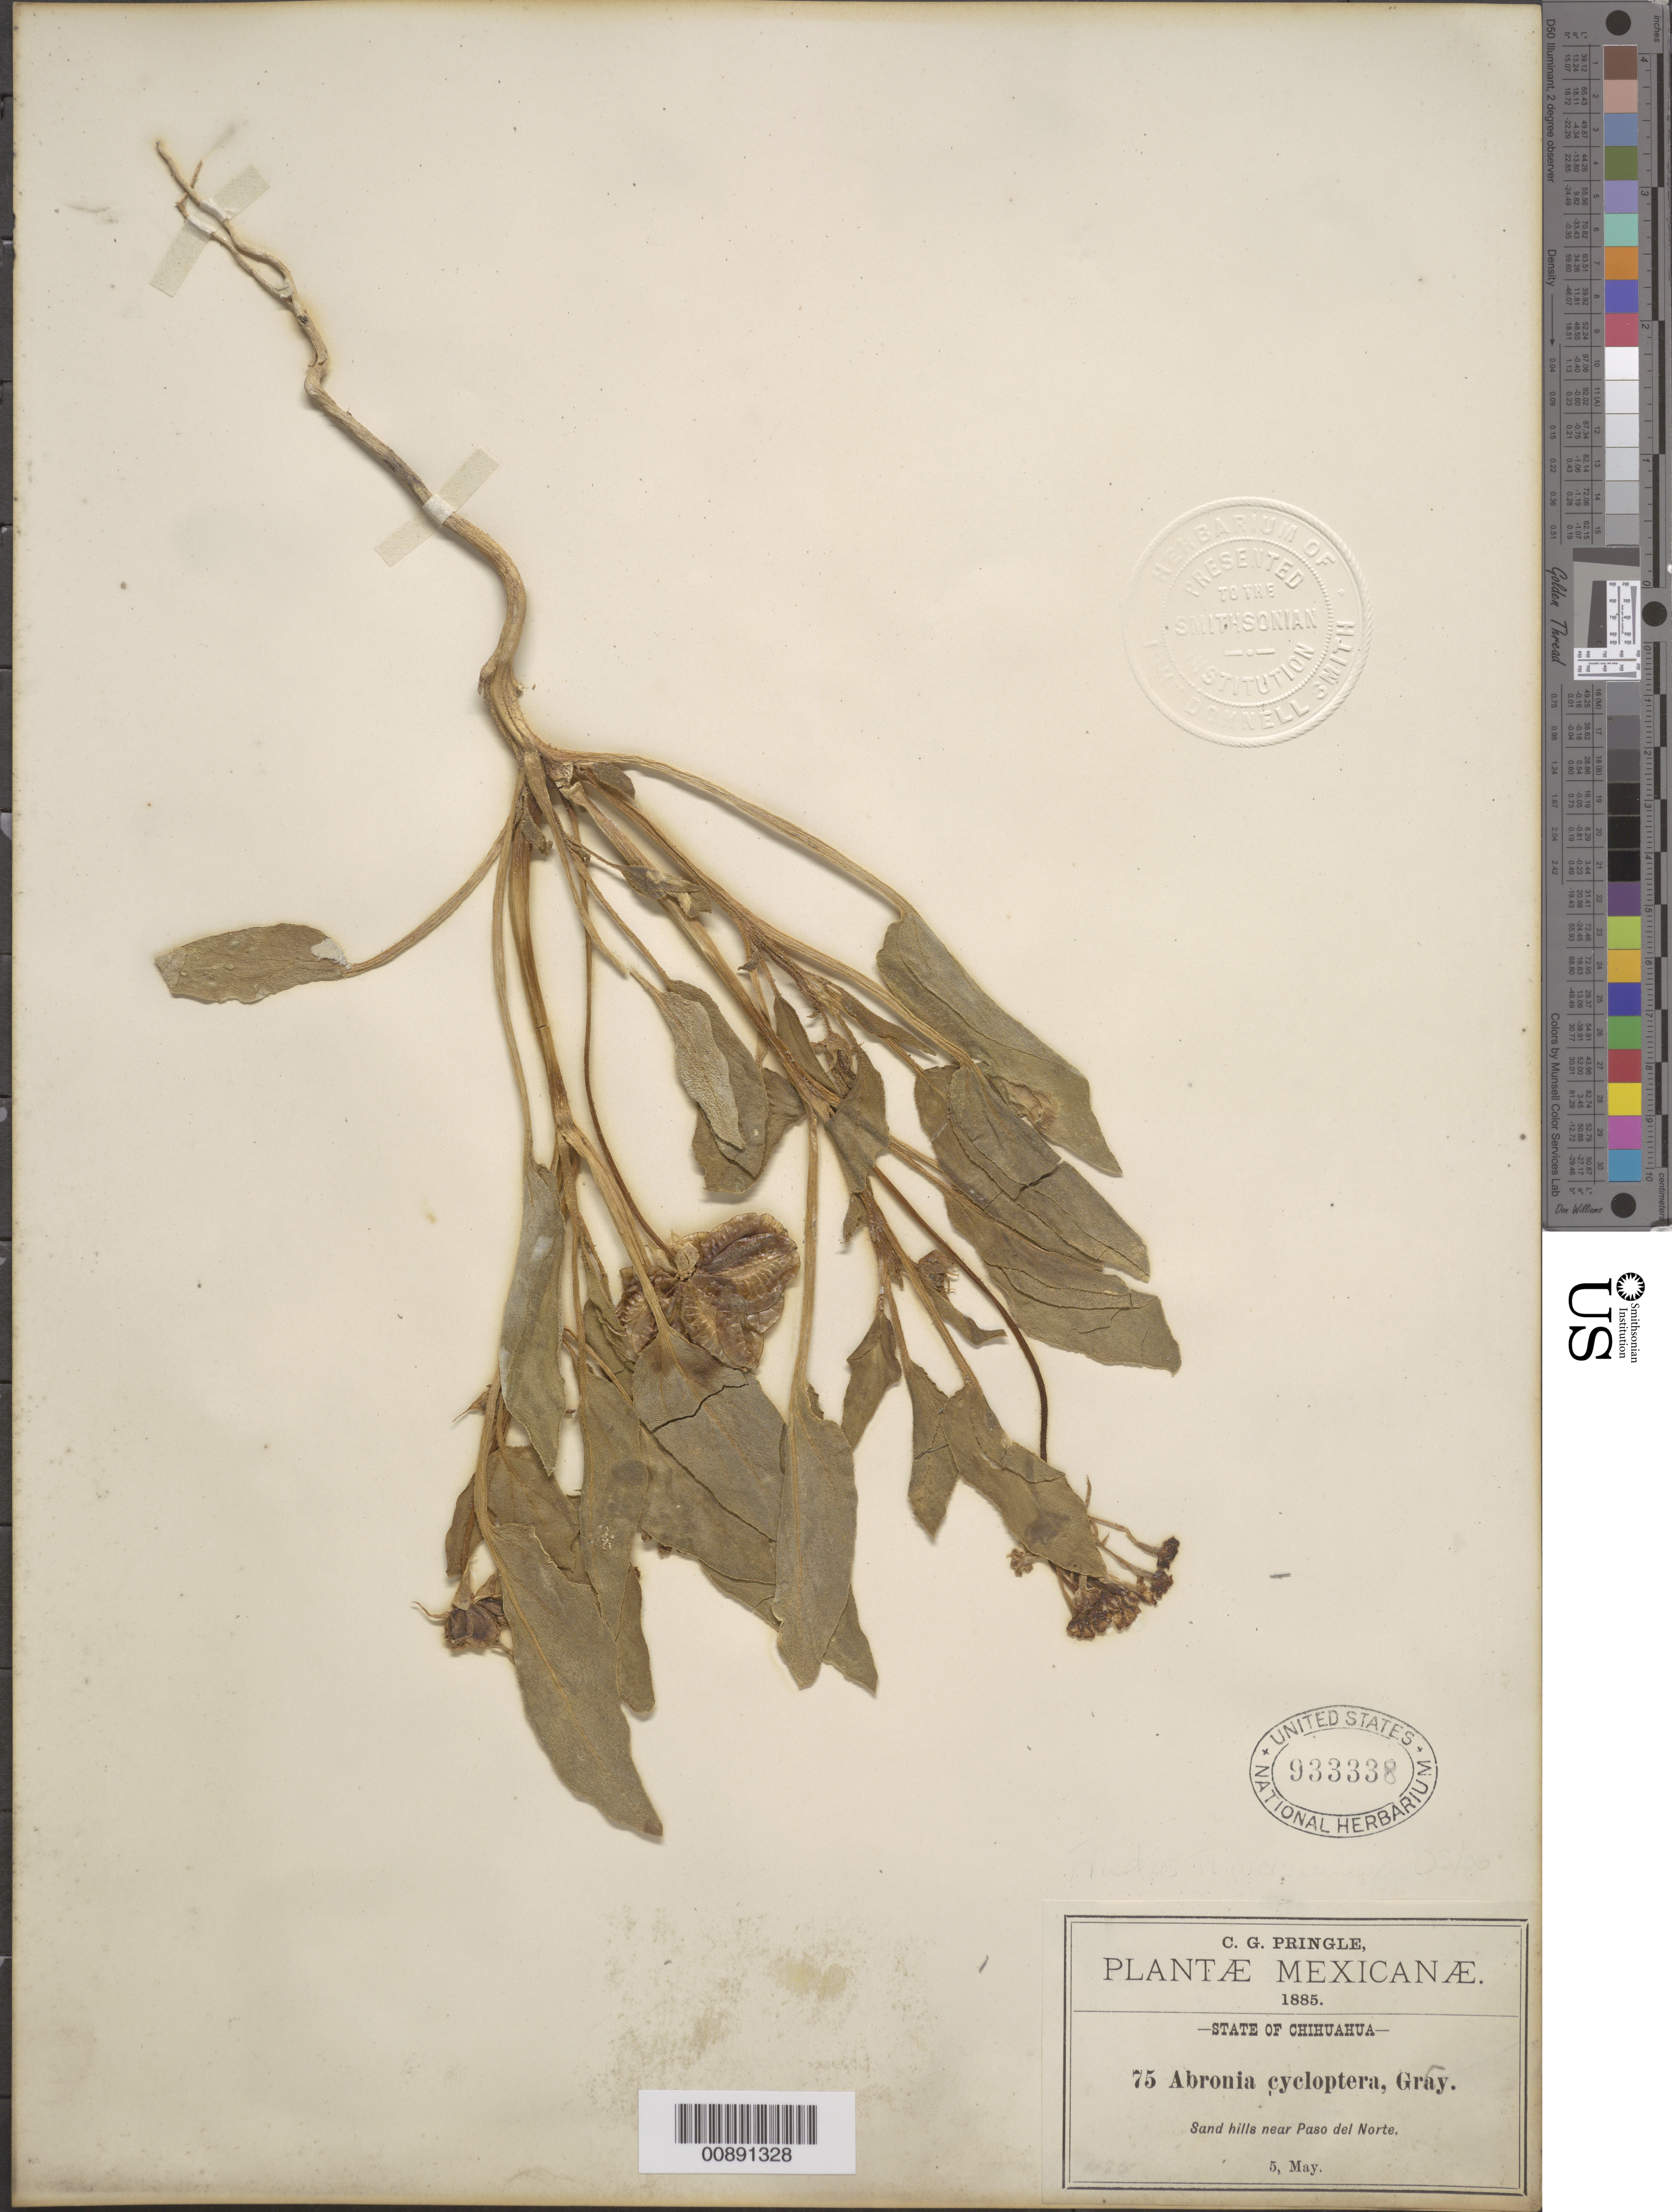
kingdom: Plantae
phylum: Tracheophyta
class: Magnoliopsida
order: Caryophyllales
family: Nyctaginaceae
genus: Tripterocalyx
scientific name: Tripterocalyx sp.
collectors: C. G. Pringle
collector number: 75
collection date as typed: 05 May 1885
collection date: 1885-05-05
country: Mexico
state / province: Chihuahua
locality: Near Paso del Norte, Chihuahua.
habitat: Sand hills.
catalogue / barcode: US 933338